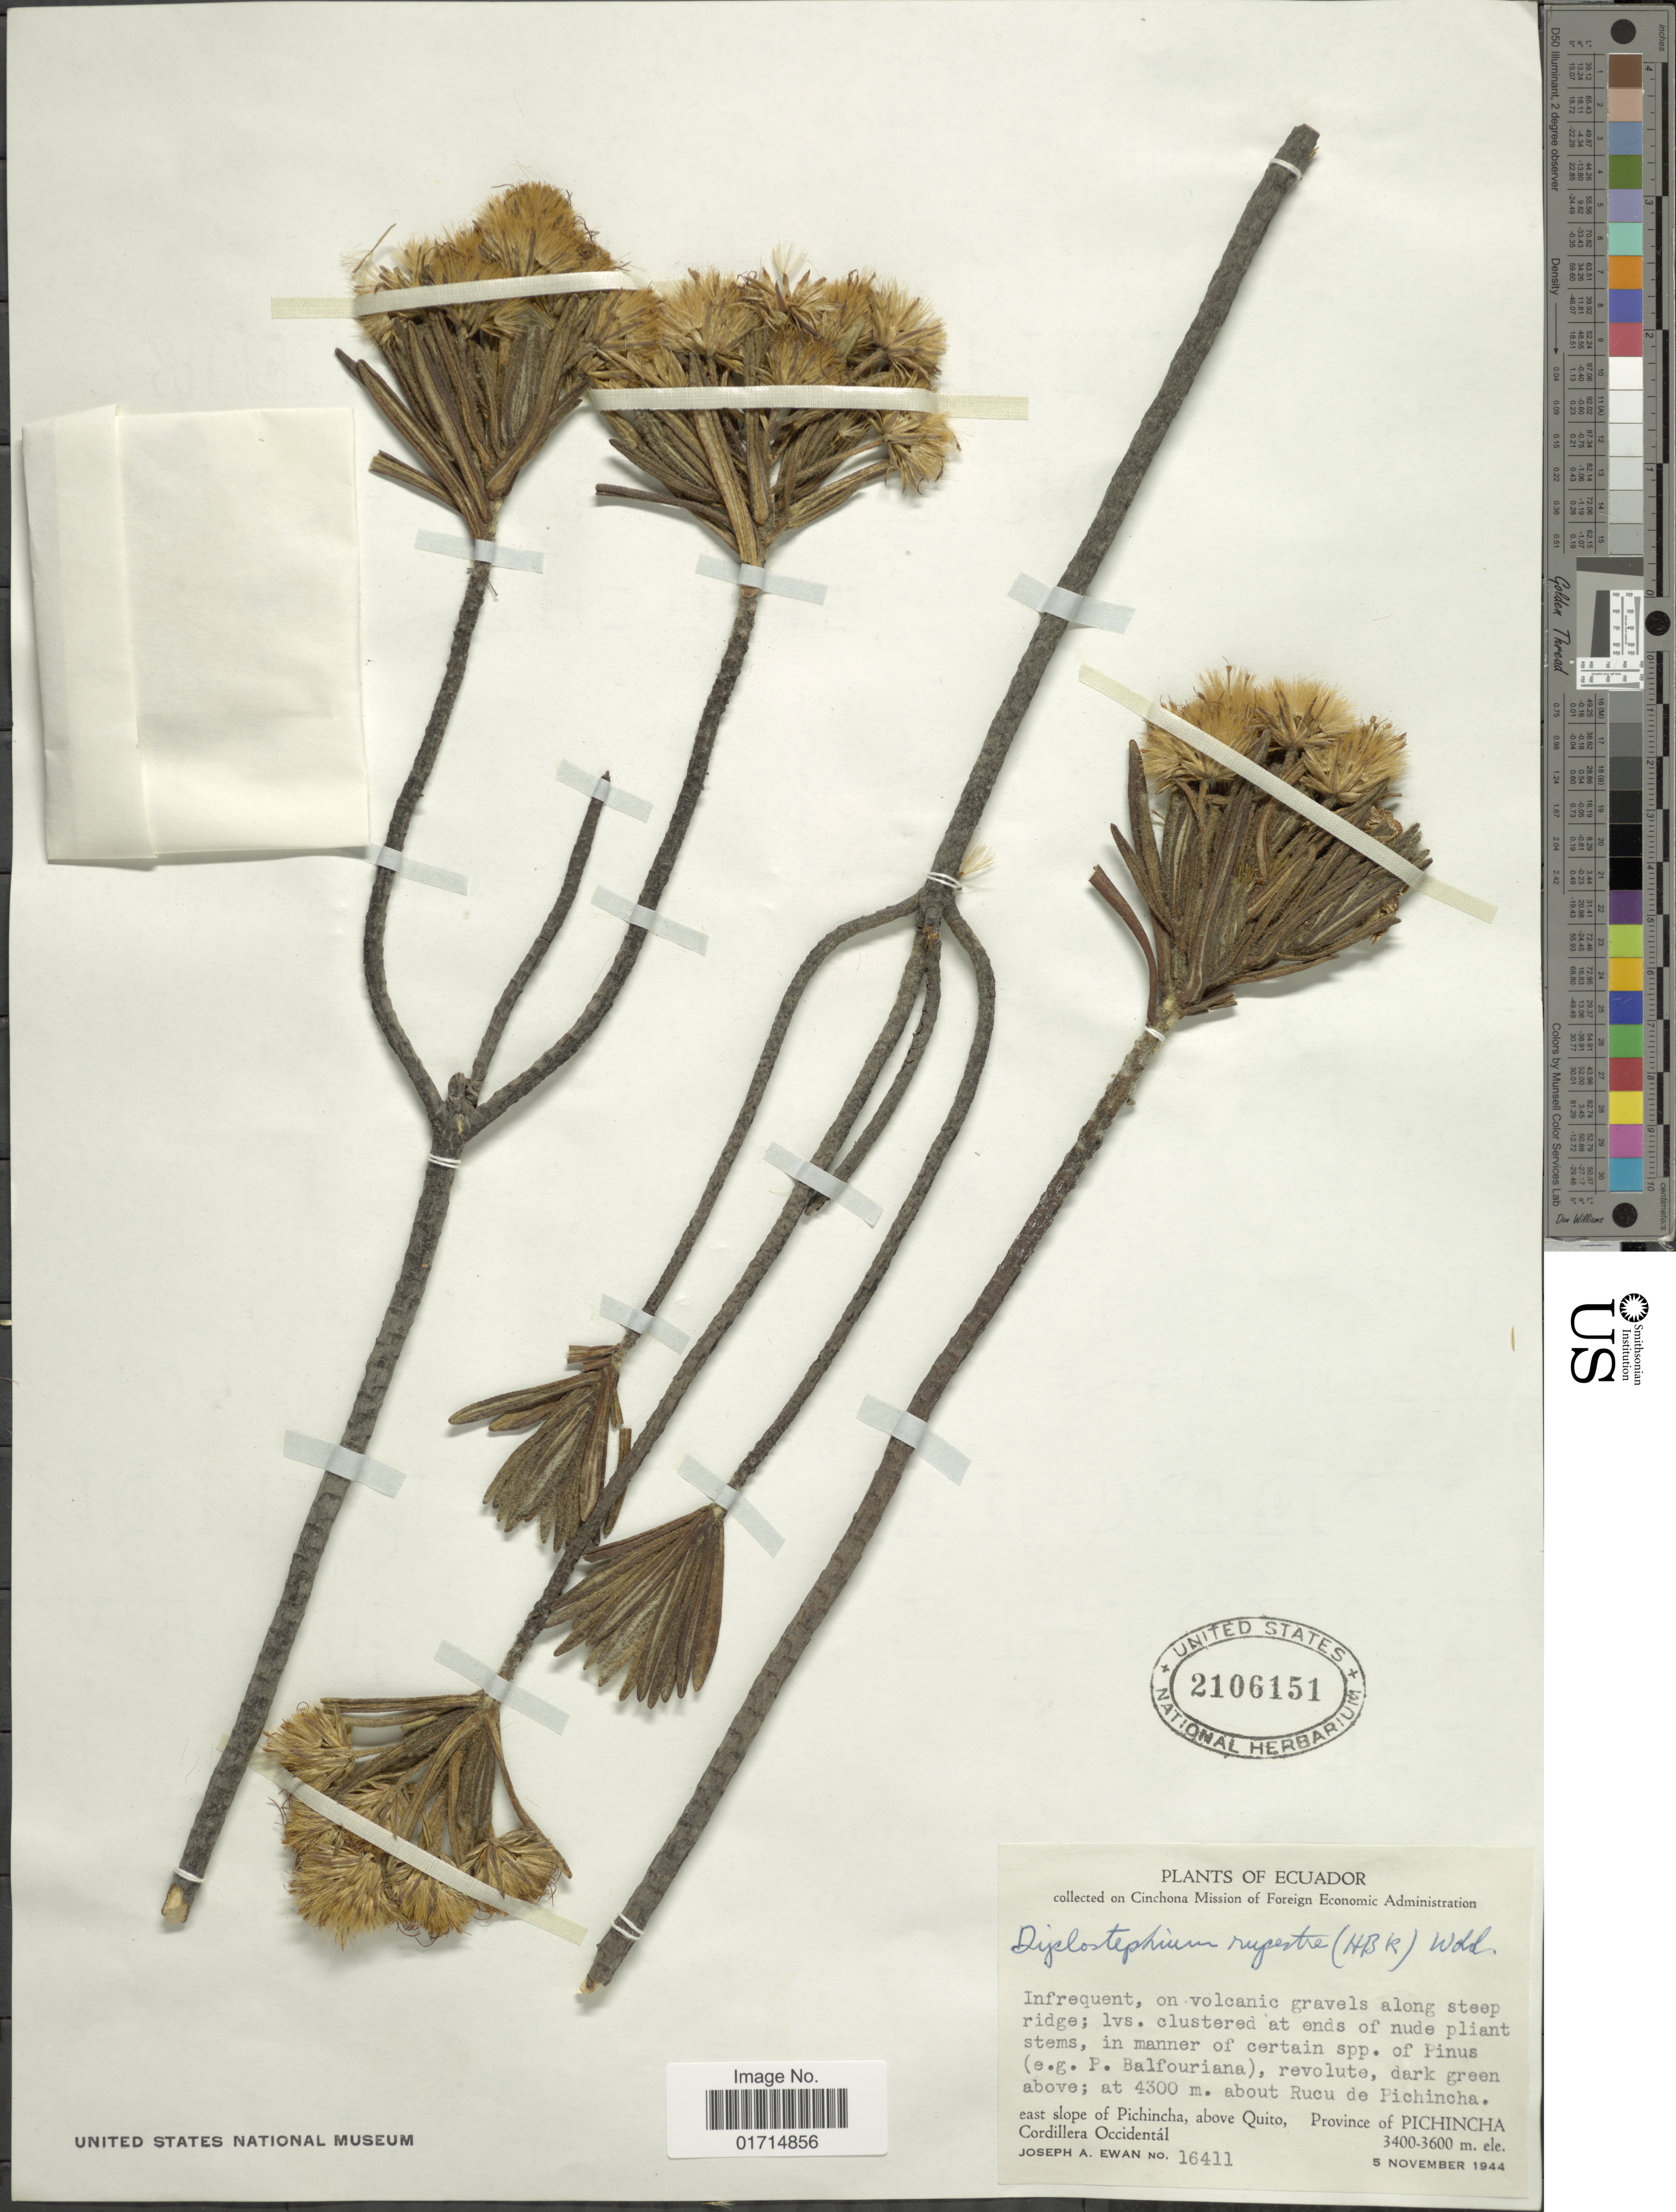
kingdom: Plantae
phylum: Tracheophyta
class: Magnoliopsida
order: Asterales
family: Asteraceae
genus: Diplostephium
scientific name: Diplostephium rupestre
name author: (Kunth) Wedd.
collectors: J. A. Ewan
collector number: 16411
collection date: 1944-11-05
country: Ecuador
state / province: Pichincha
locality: About Rucu de Pichincha. east slope of Pichincha, above Quito, Province of Pichincha. Cordillera Occidental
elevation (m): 4300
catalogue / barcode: US 2106151